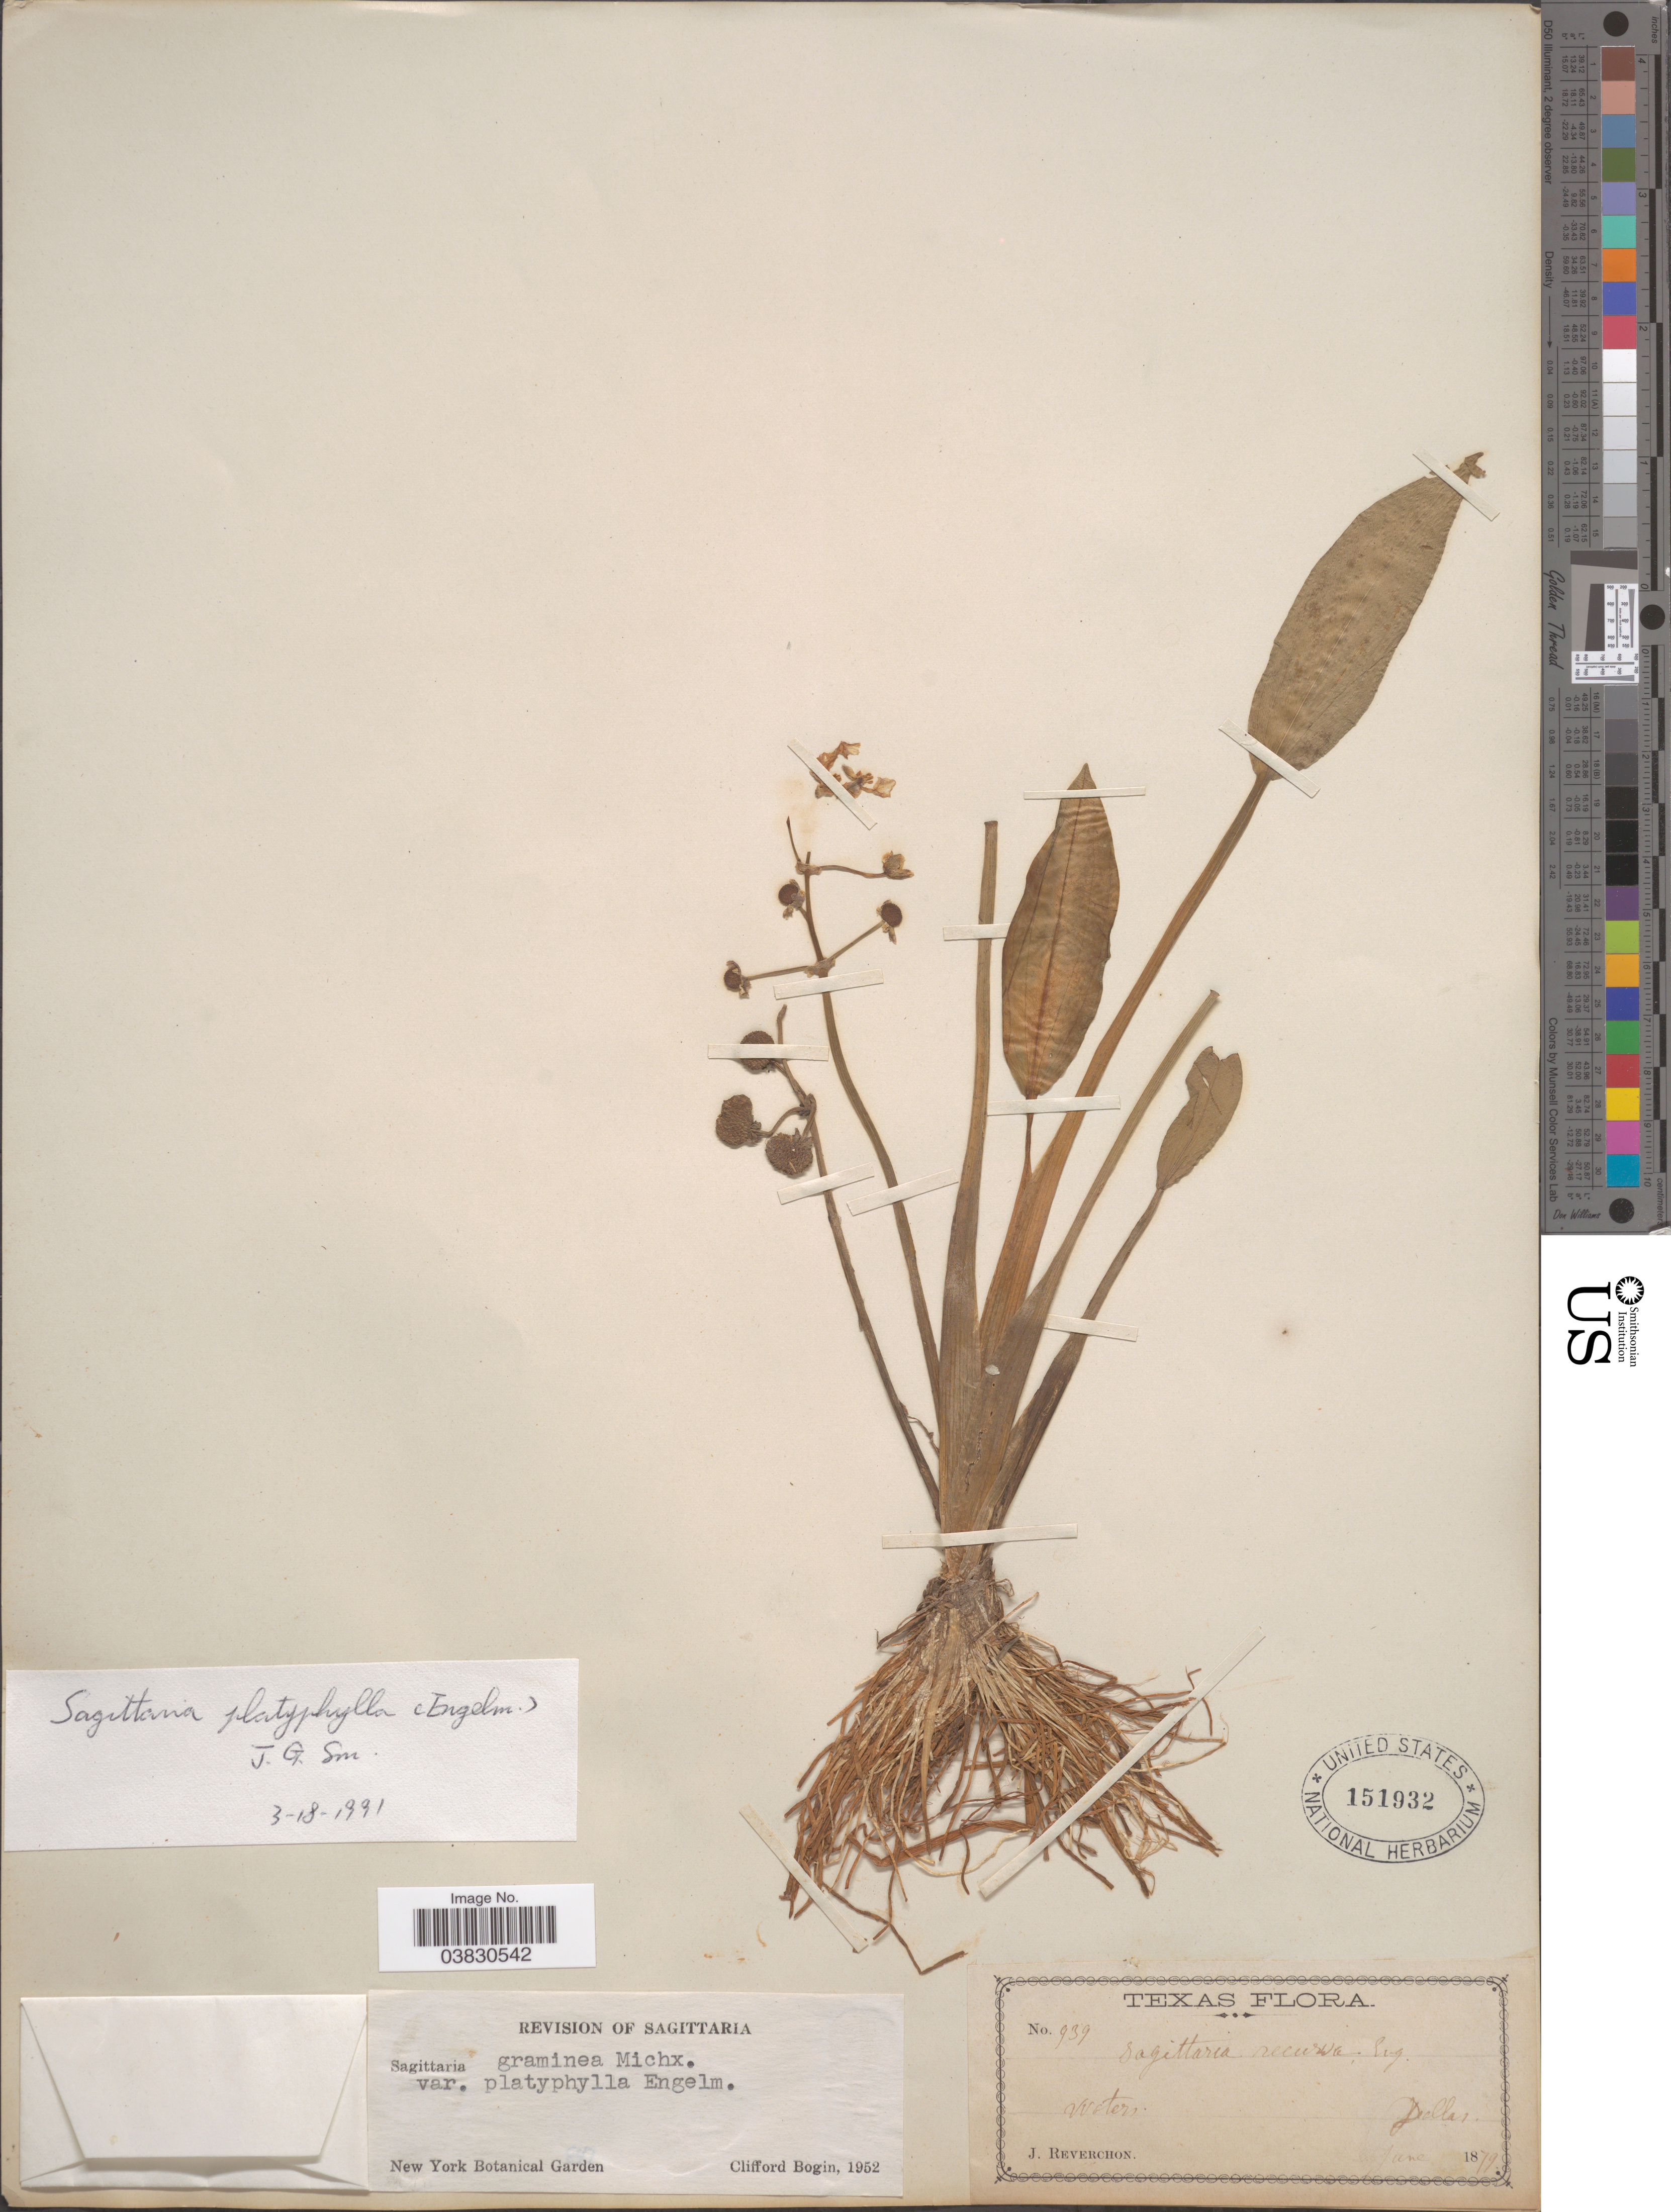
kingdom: Plantae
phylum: Tracheophyta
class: Liliopsida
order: Alismatales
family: Alismataceae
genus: Sagittaria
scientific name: Sagittaria platyphylla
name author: (Englem.) J.G. Sm.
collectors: J. Reverchon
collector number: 939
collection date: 1879-06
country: United States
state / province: Texas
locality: Dallas.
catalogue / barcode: US 151932